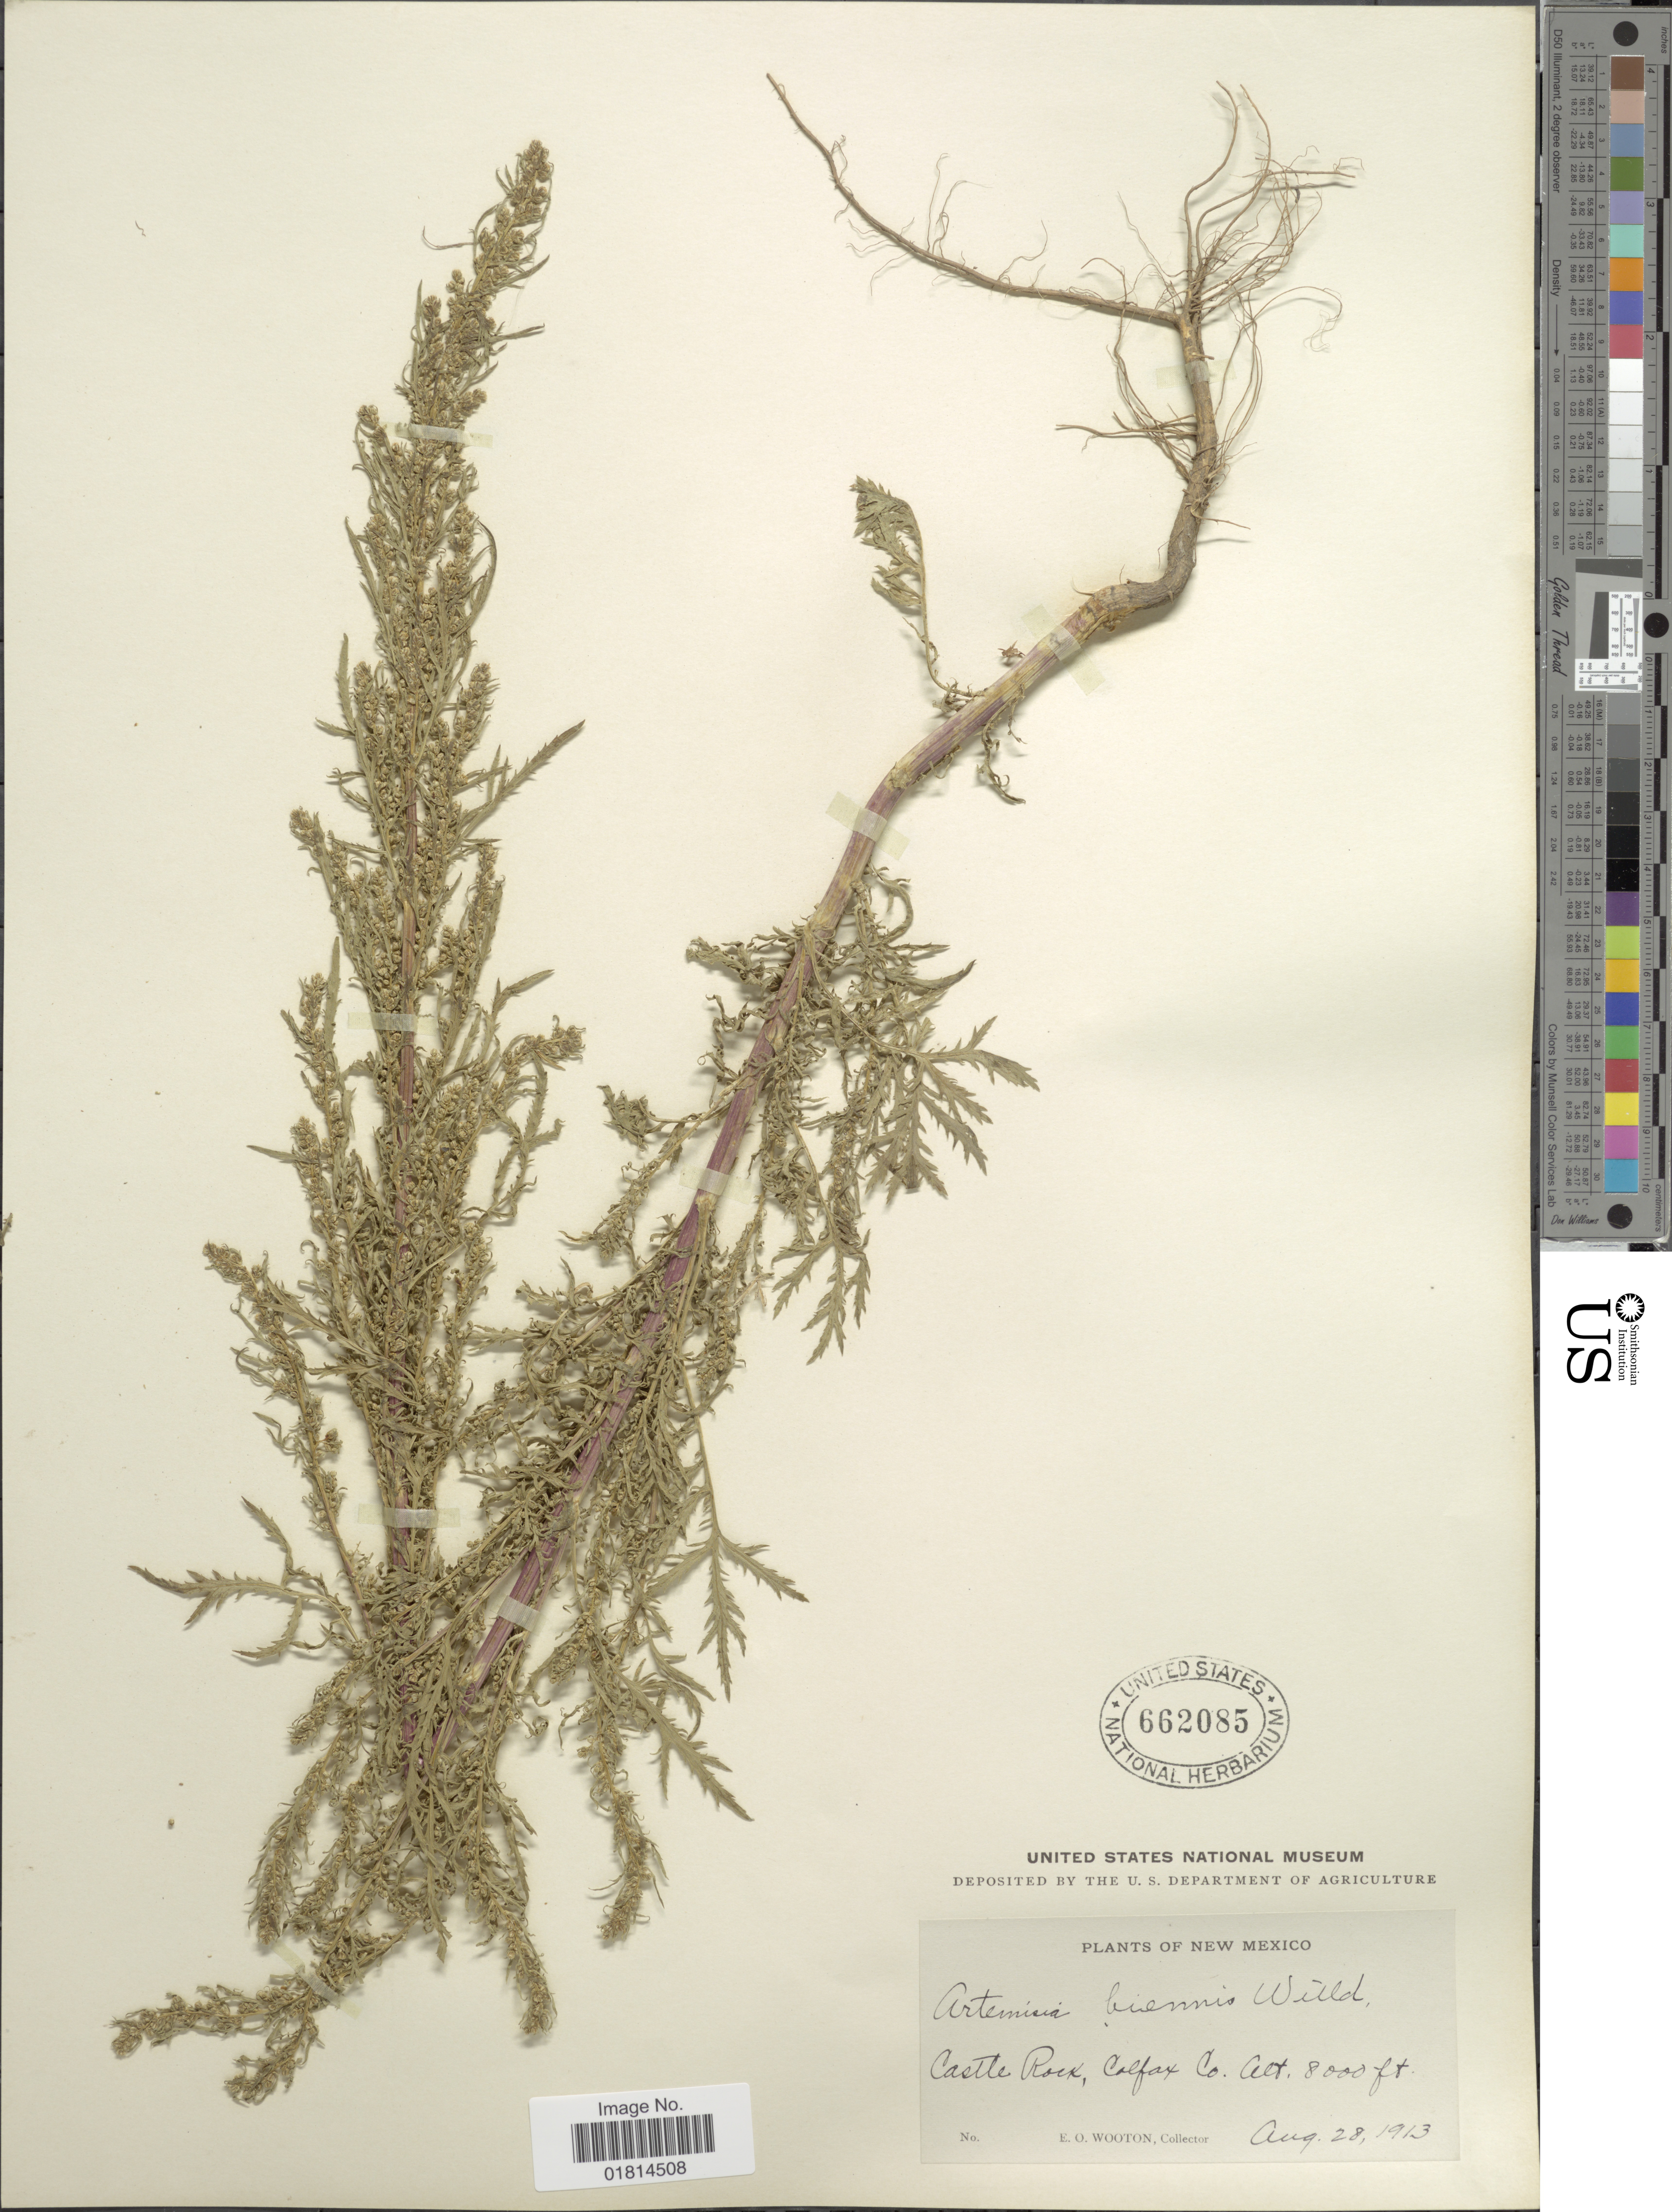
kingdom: Plantae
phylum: Tracheophyta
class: Magnoliopsida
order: Asterales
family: Asteraceae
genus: Artemisia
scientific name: Artemisia biennis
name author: Willd.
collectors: E. O. Wooton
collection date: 1913-08-28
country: United States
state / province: New Mexico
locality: Castle Rock, Colfax Co.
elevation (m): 2438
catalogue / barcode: US 662085